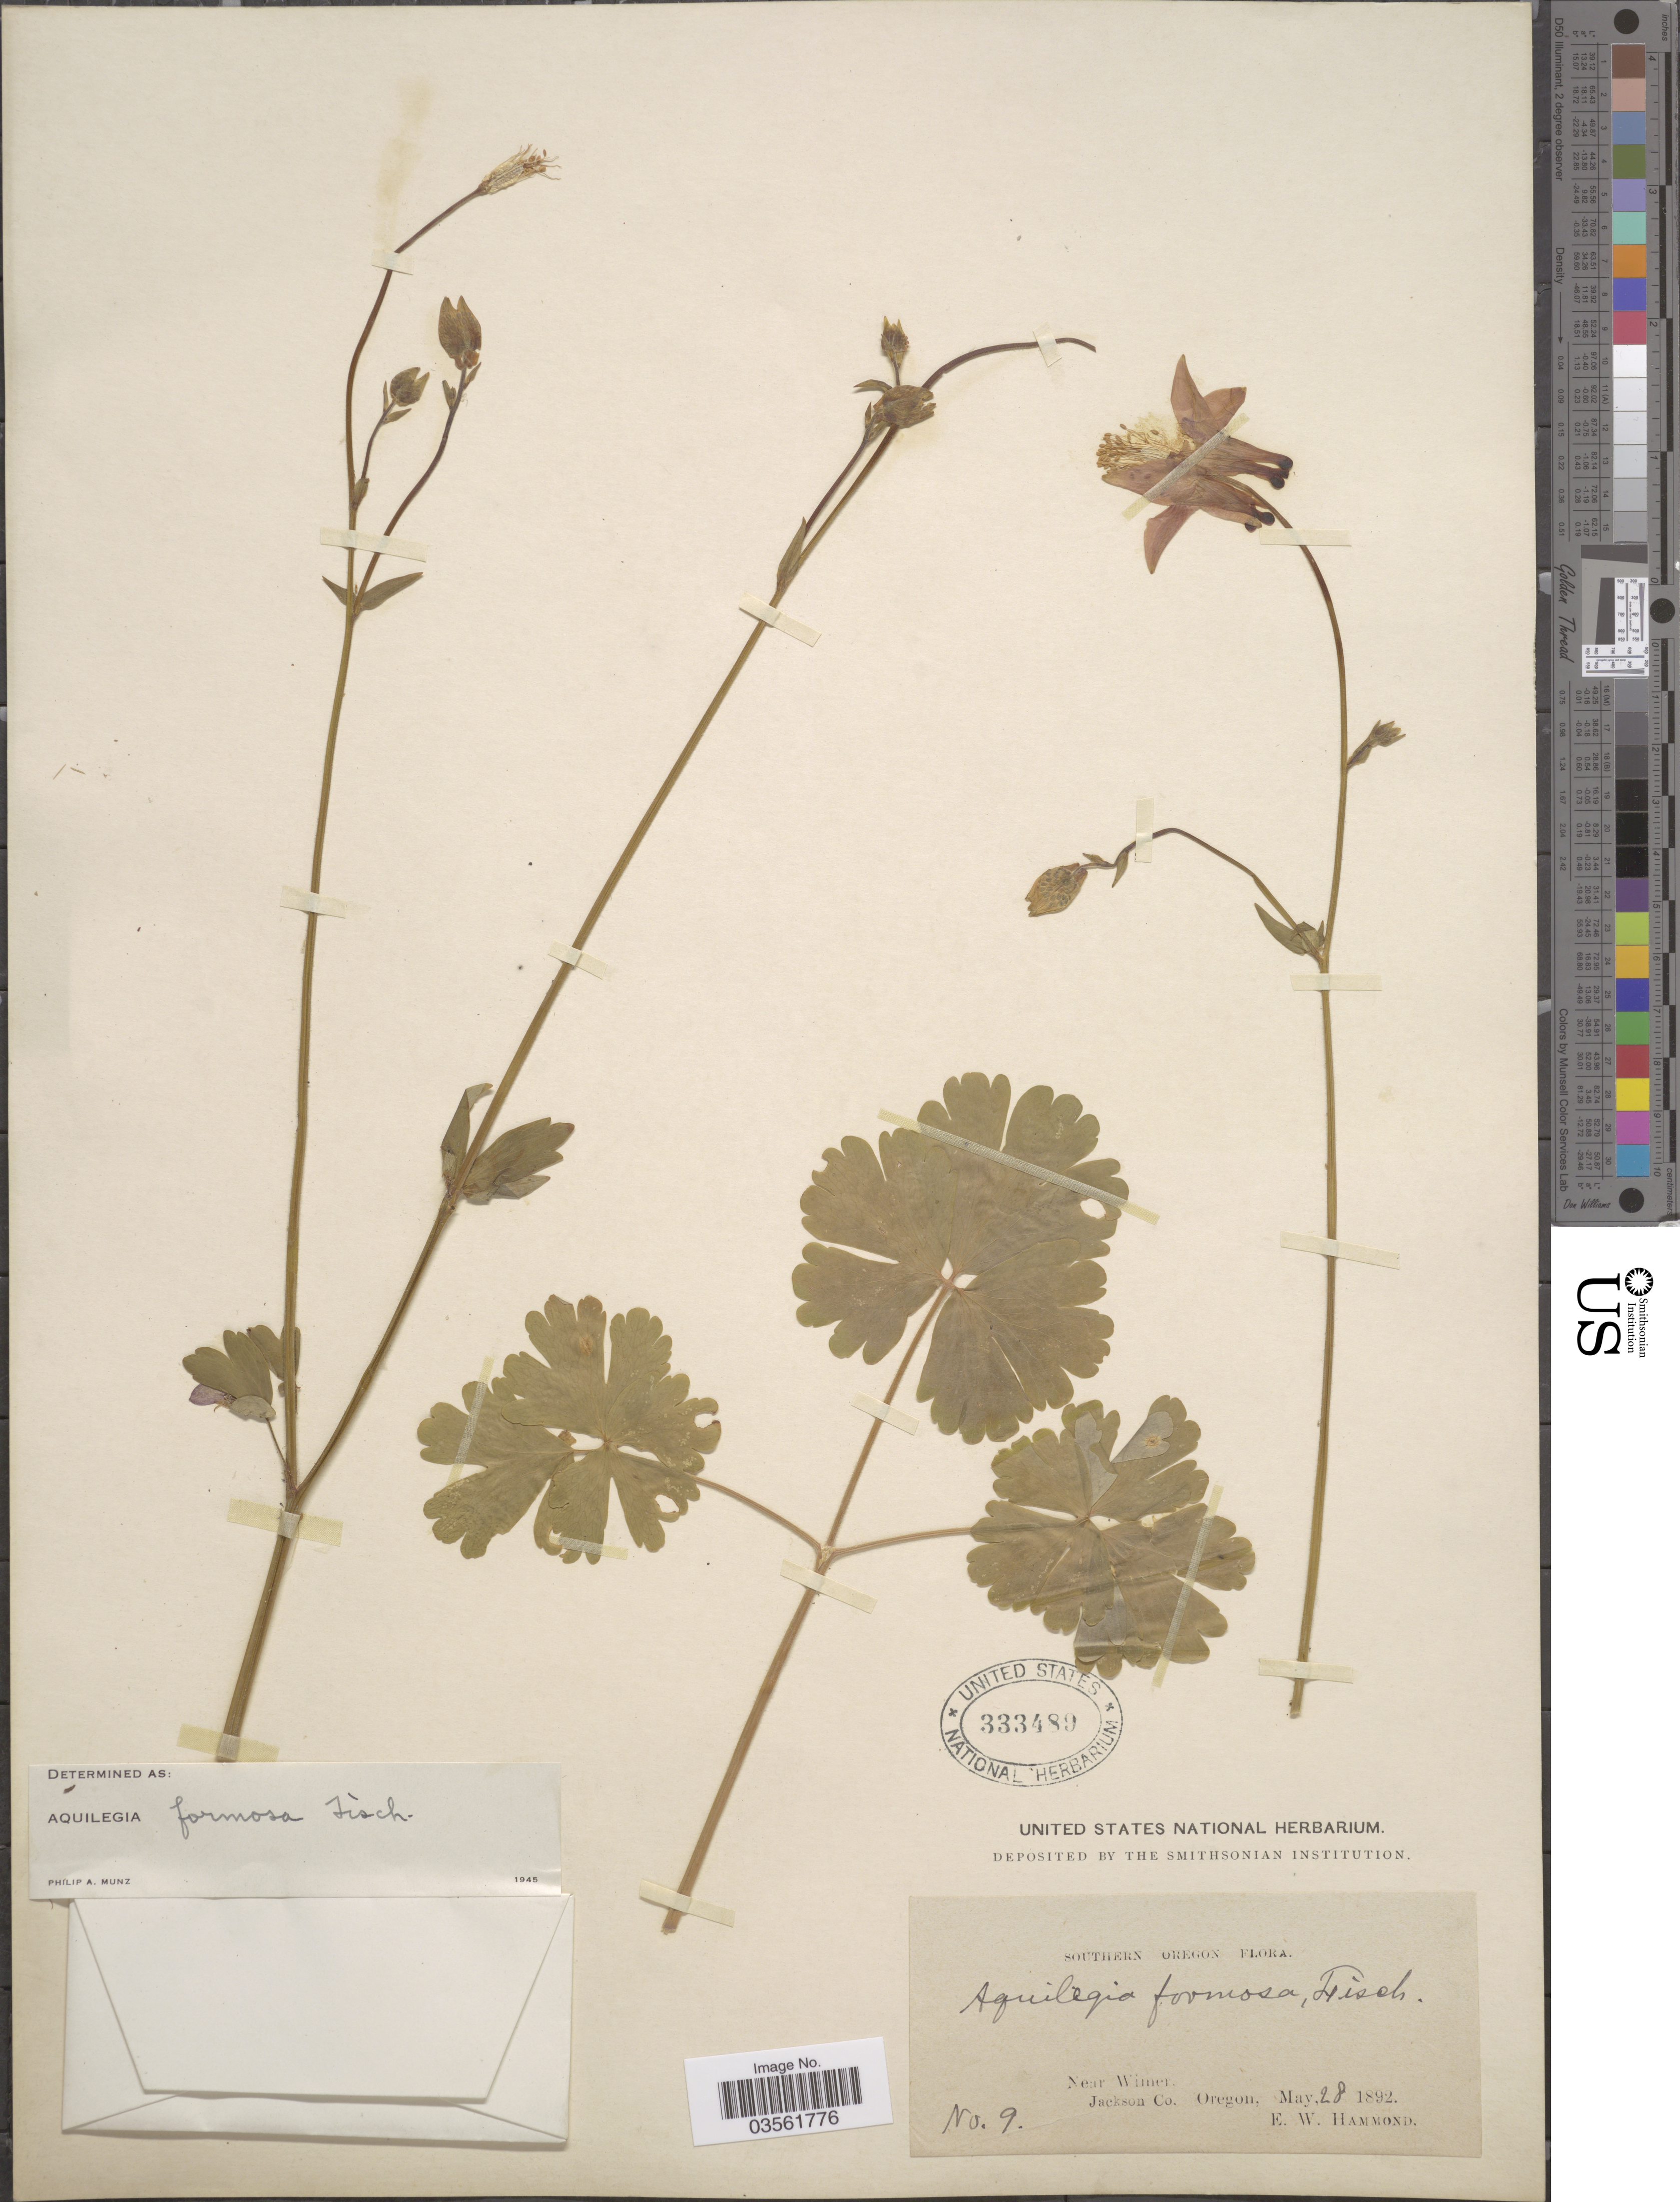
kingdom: Plantae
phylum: Tracheophyta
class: Magnoliopsida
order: Ranunculales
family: Ranunculaceae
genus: Aquilegia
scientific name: Aquilegia formosa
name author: Fisch. ex DC.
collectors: E. Hammond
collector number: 9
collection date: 1892-05-28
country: United States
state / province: Oregon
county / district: Jackson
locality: Southern Oregon. Near Wimer. Jackson Co.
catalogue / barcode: US 333489